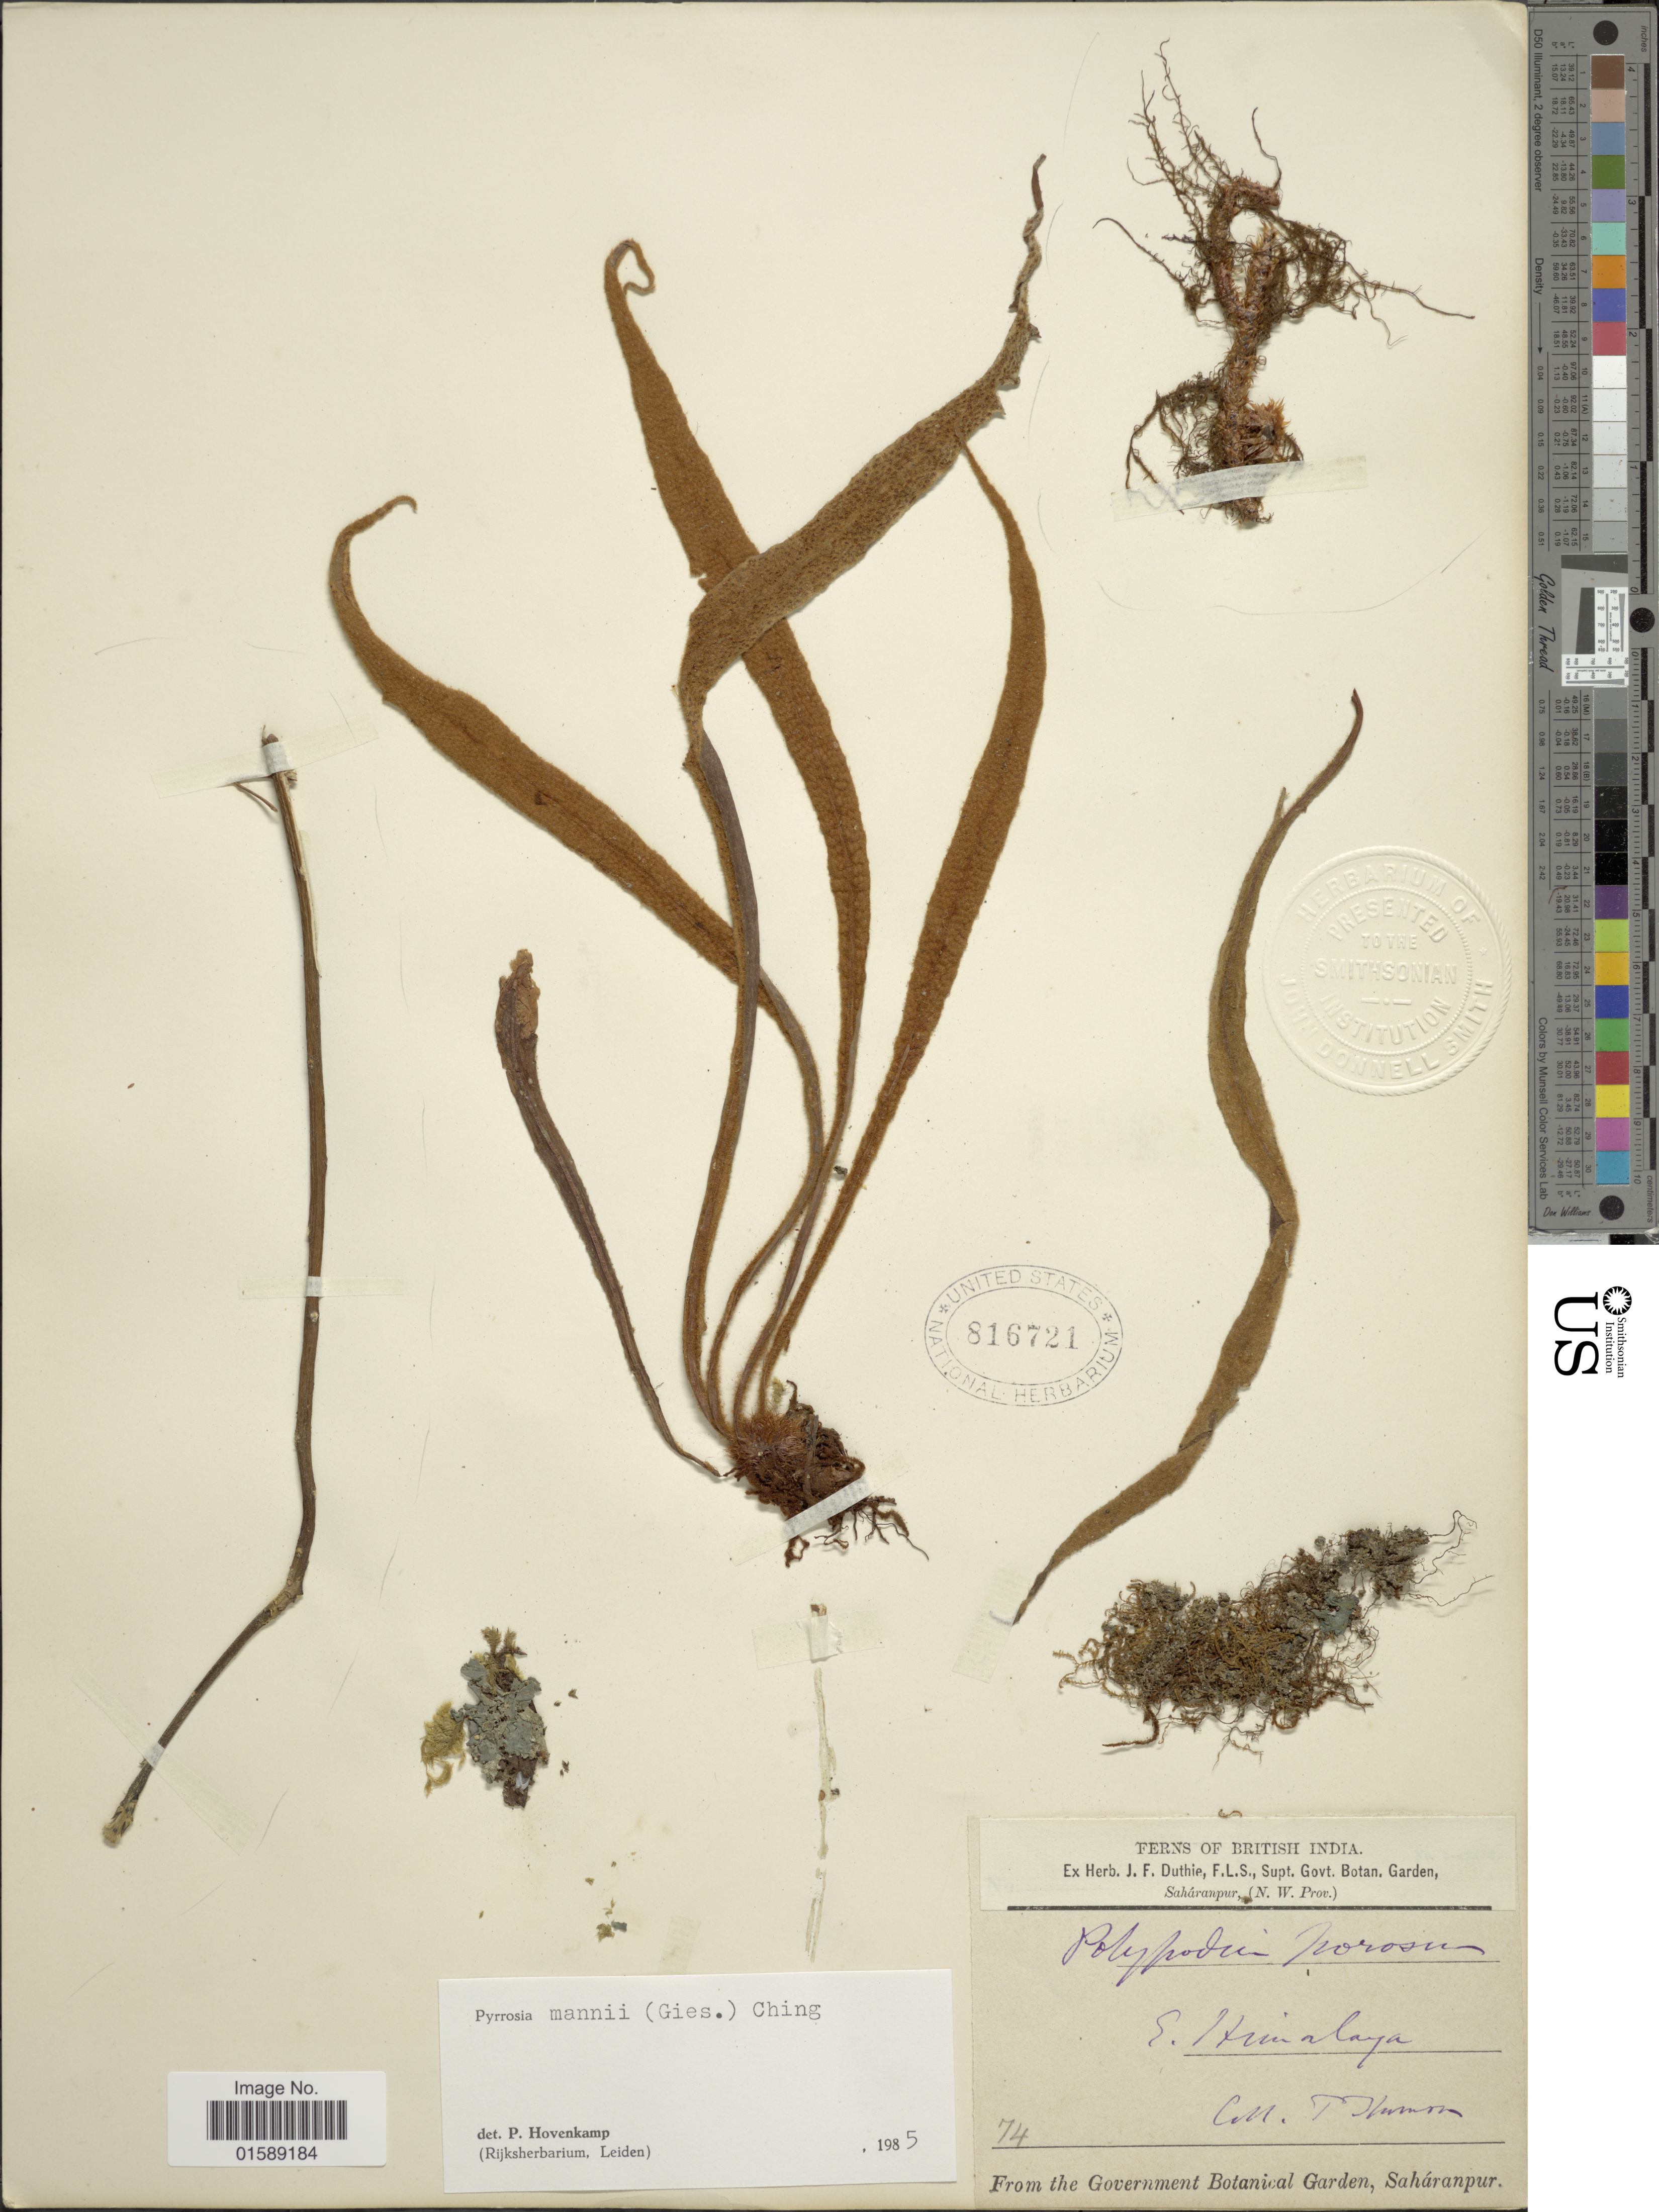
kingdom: Plantae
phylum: Tracheophyta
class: Polypodiopsida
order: Polypodiales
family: Polypodiaceae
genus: Pyrrosia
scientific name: Pyrrosia mannii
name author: (Giesenh.) Ching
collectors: T. Thomson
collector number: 74?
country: India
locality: British India. E. Himalaya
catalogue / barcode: US 816721